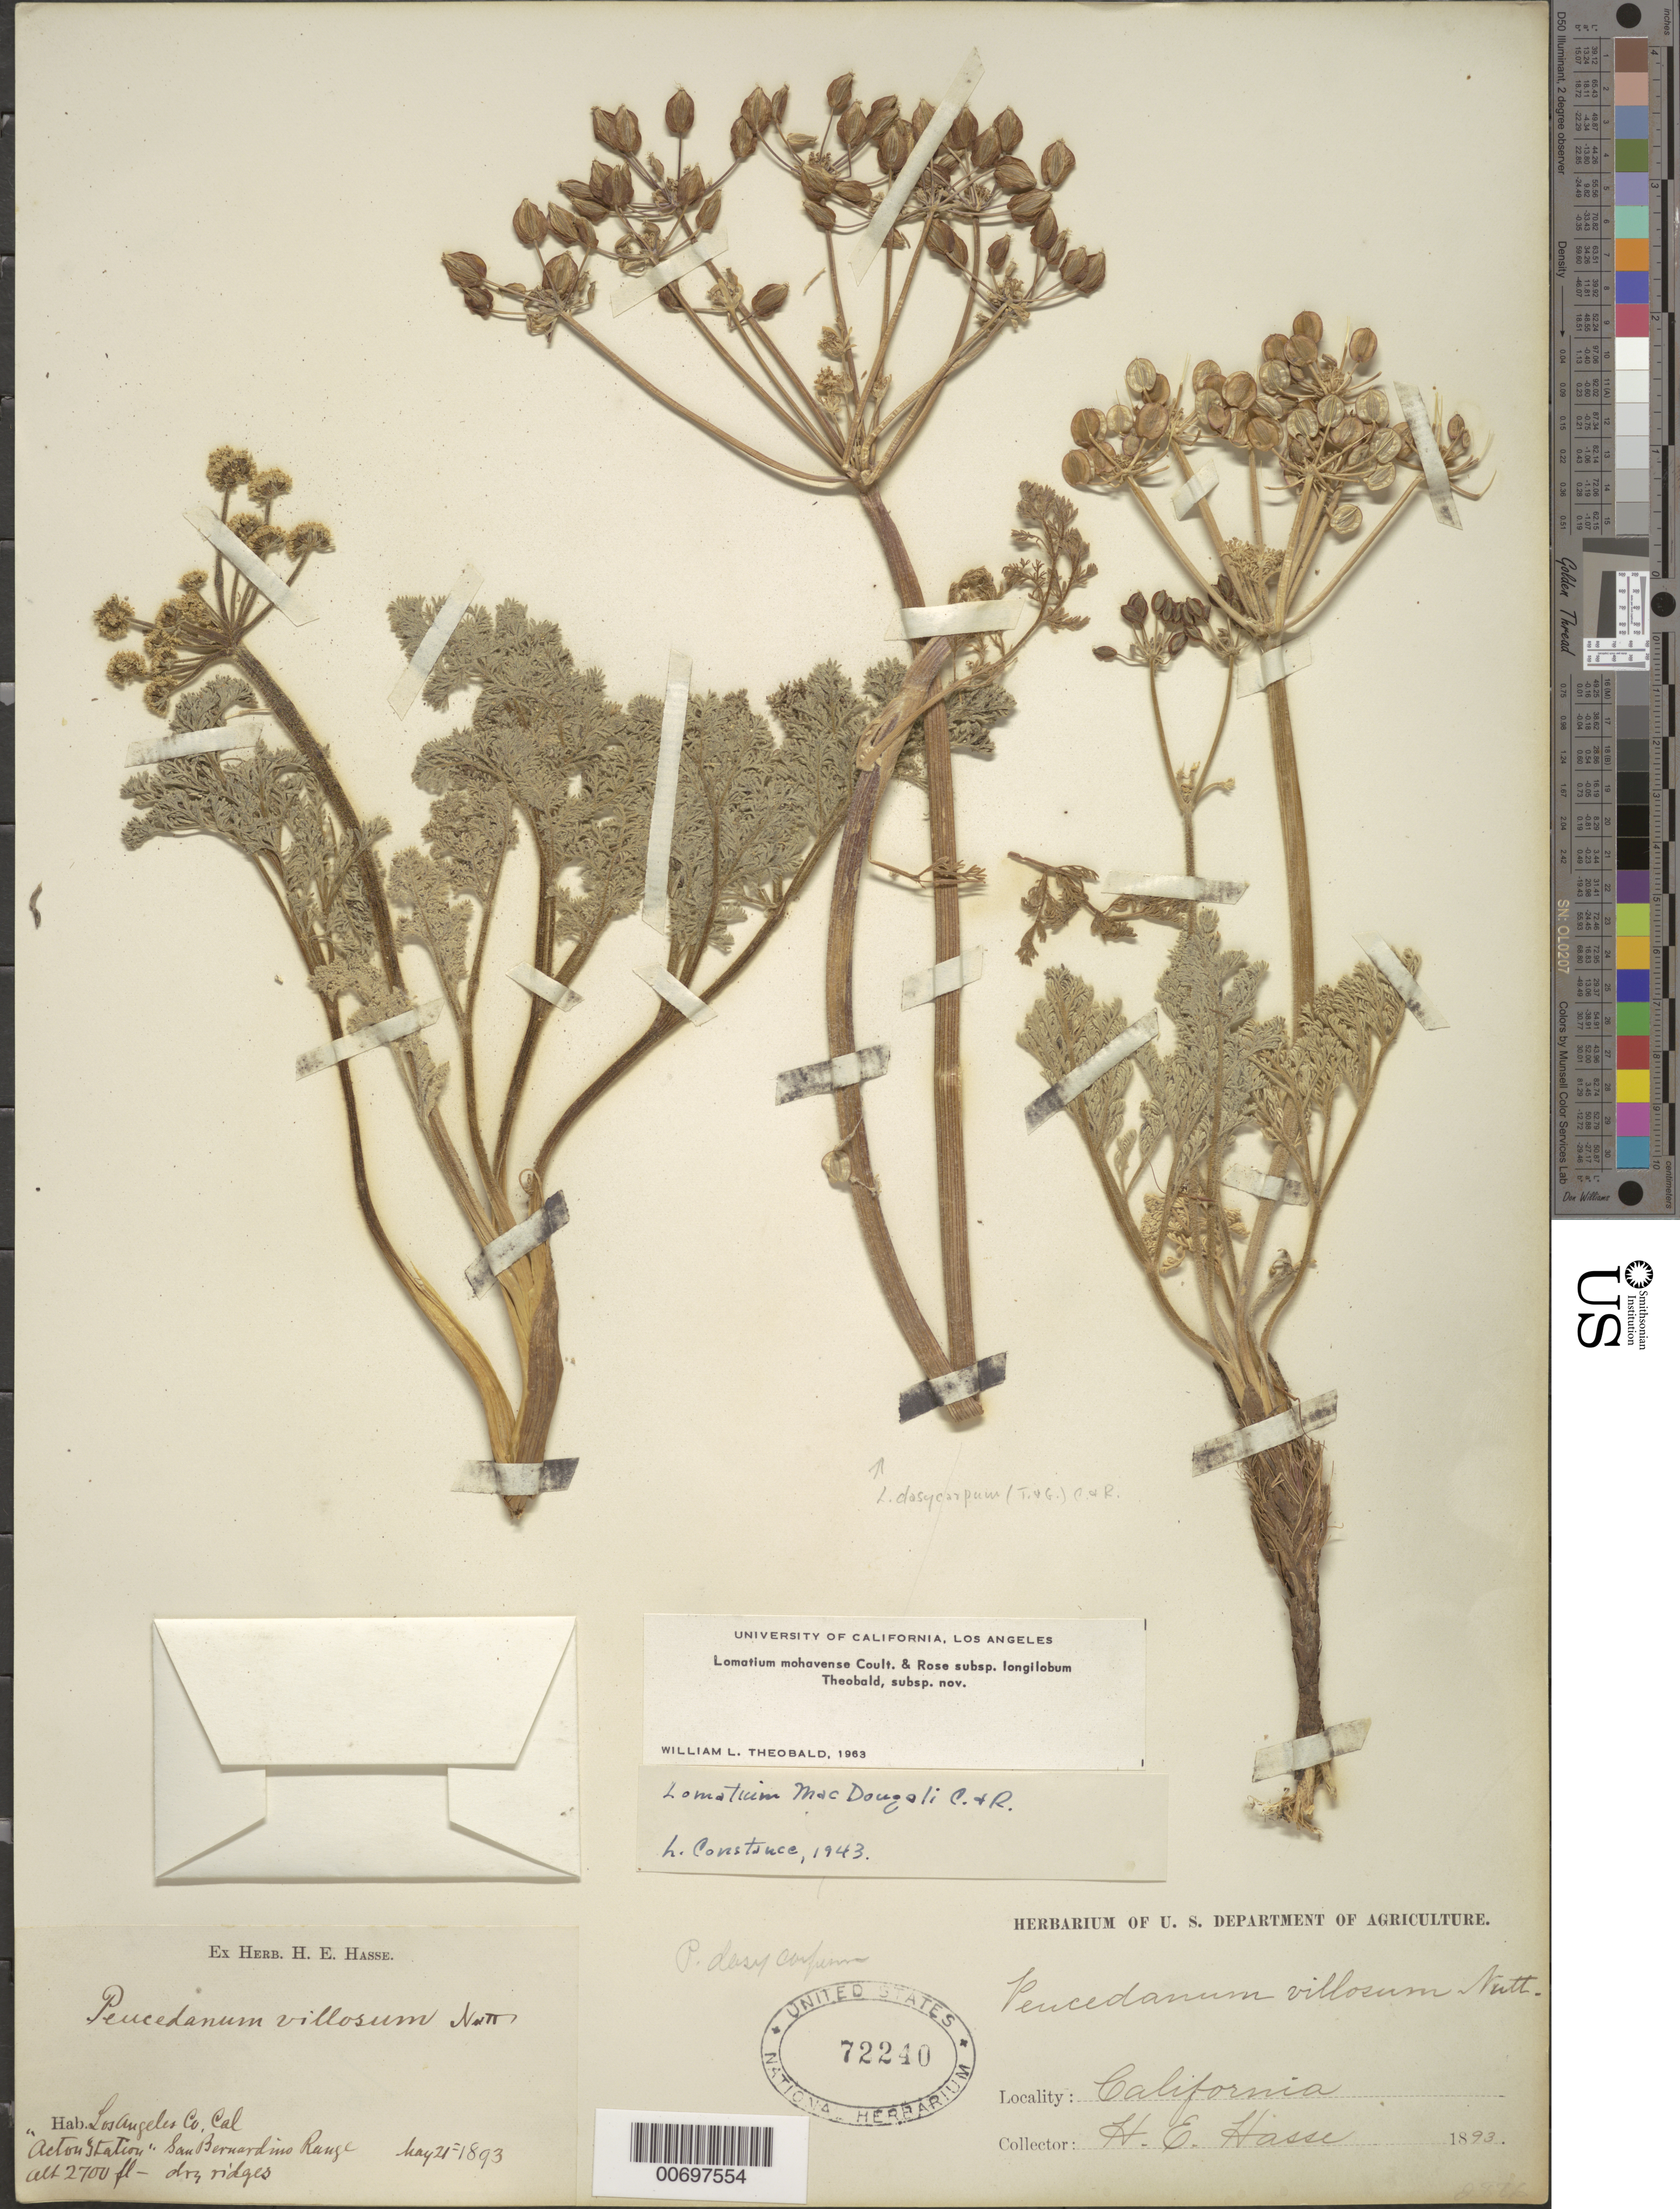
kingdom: Plantae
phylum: Tracheophyta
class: Magnoliopsida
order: Apiales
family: Apiaceae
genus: Lomatium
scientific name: Lomatium mohavense subsp. longilobum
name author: (Coult. & Rose) Coult. & Rose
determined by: Theobald, W. L., (LA), University of California - Los Angeles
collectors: H. E. Hasse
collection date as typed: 21 May 1893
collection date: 1893-05-21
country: United States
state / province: California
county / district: Los Angeles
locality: "Acton Station," San Bernardino Range.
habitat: Dry ridges.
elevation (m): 823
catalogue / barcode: US 72240